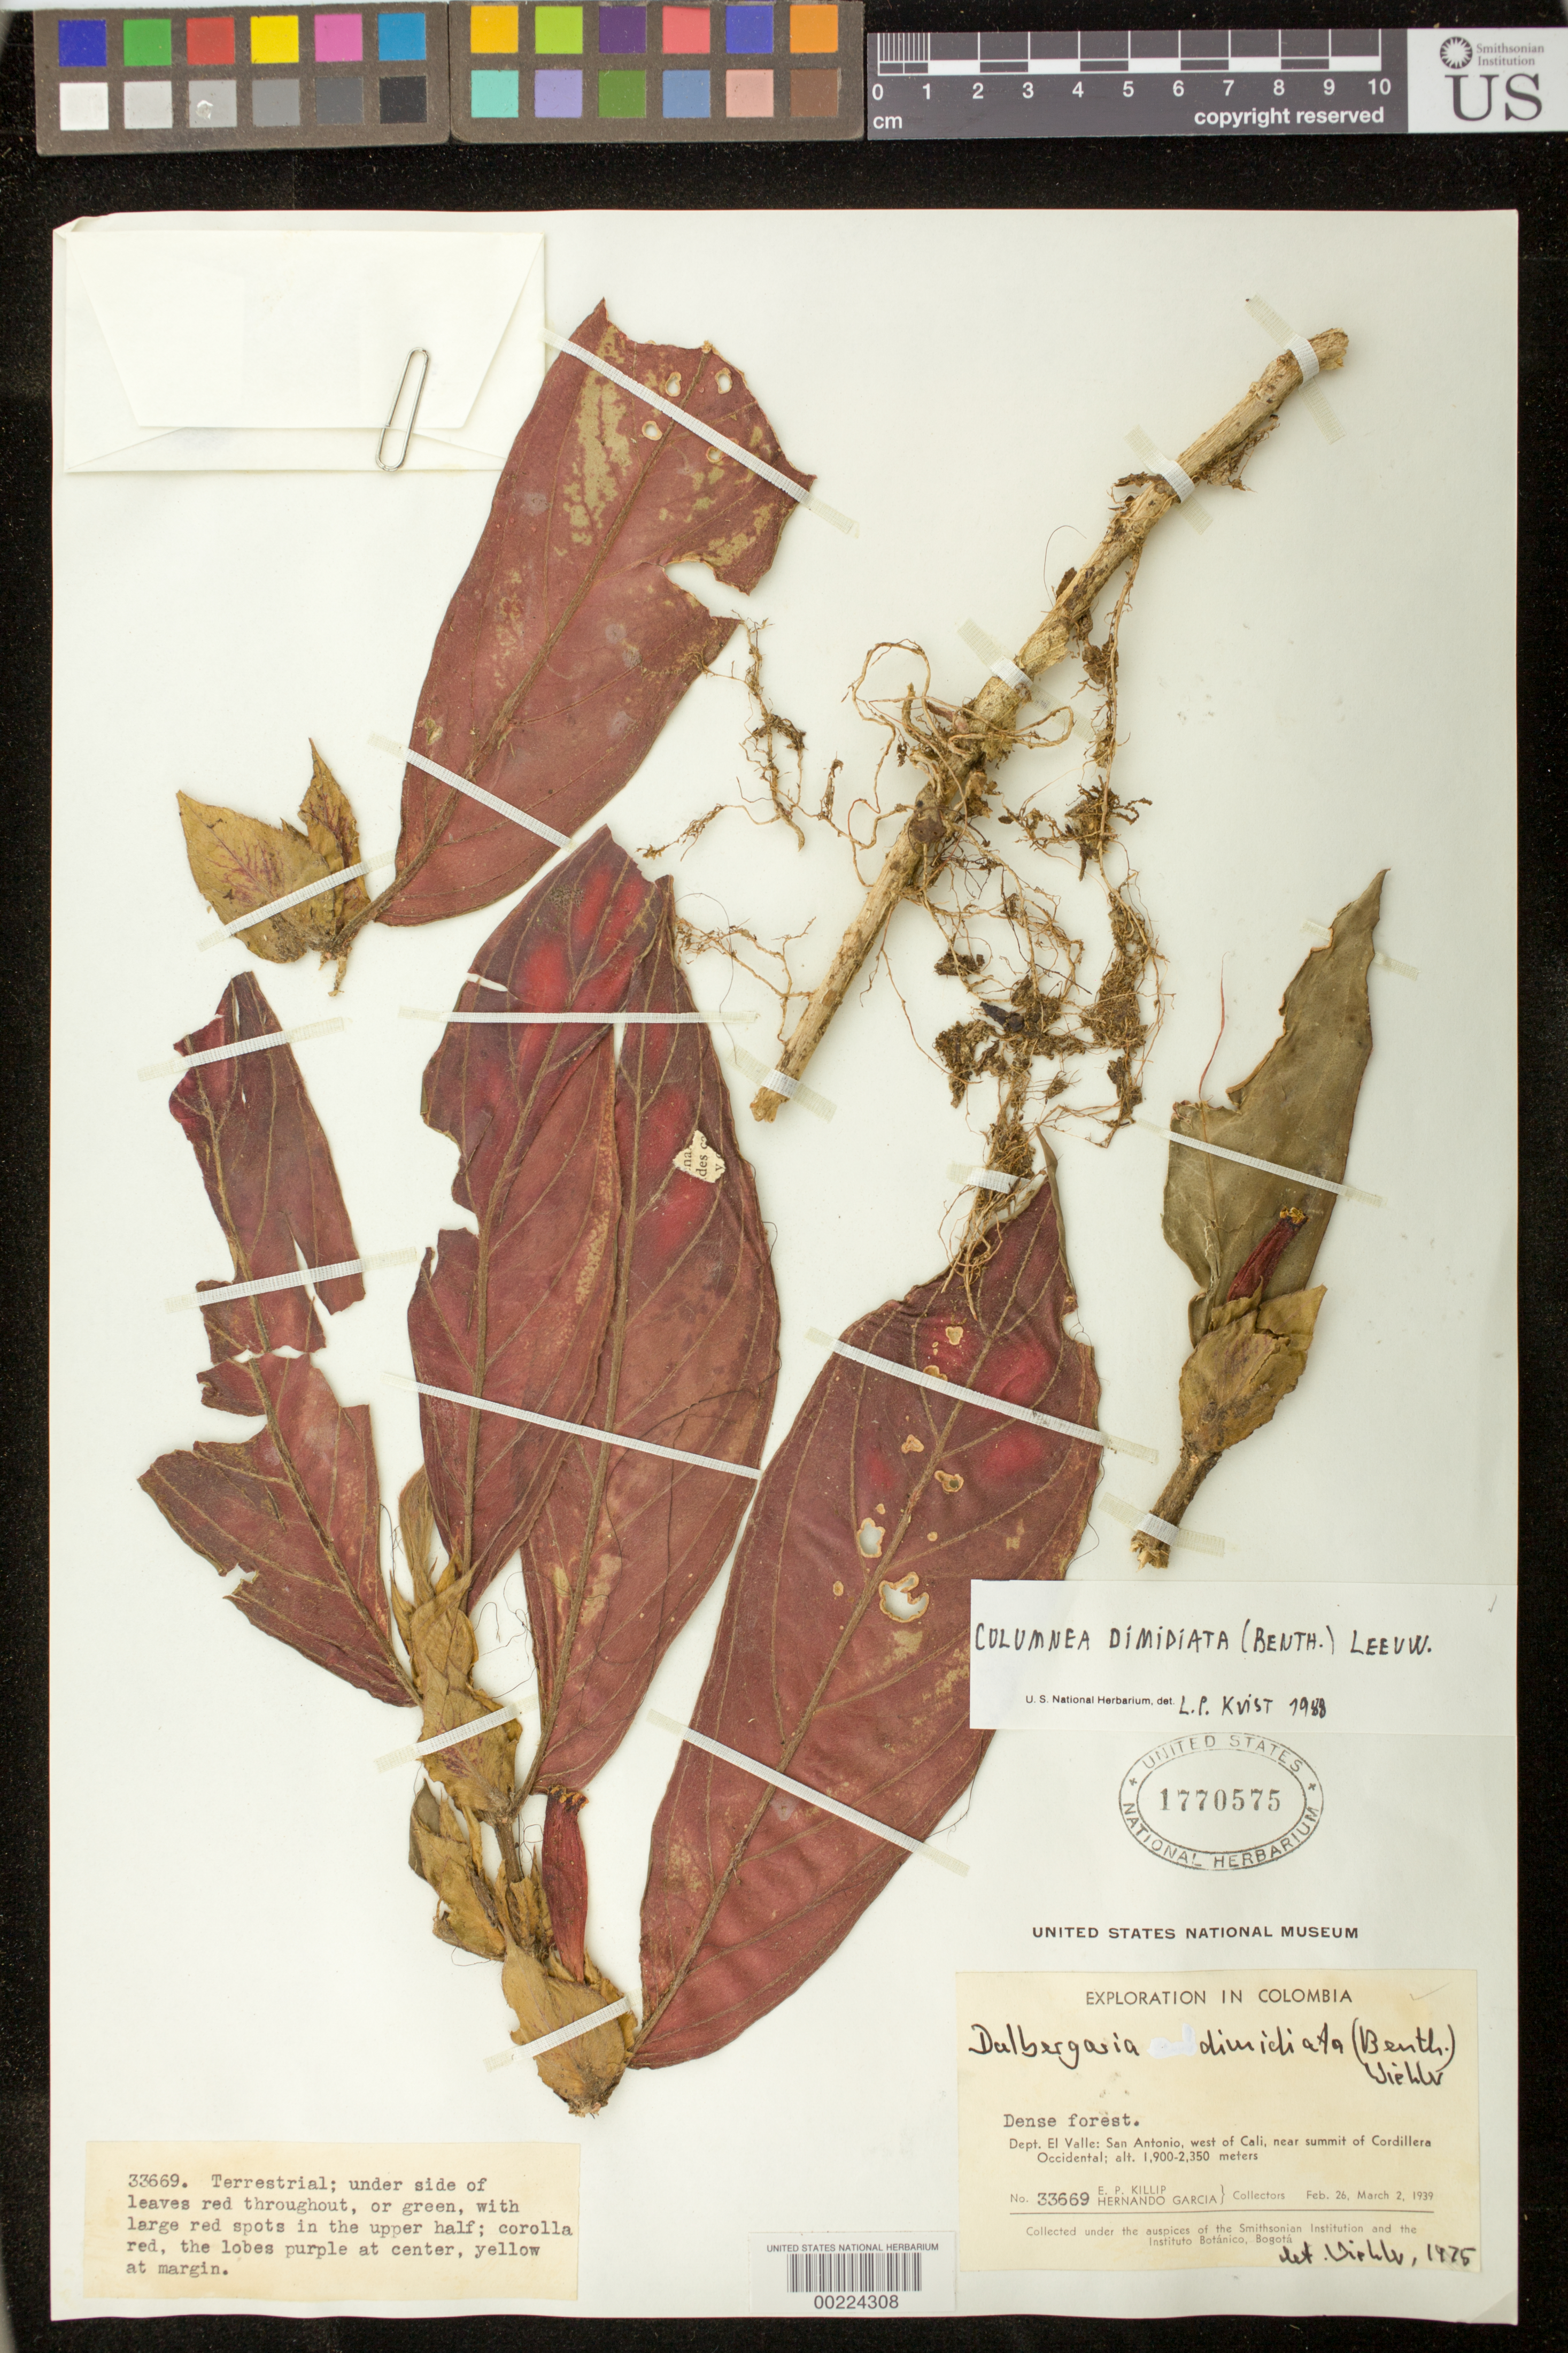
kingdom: Plantae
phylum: Tracheophyta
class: Magnoliopsida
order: Lamiales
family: Gesneriaceae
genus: Columnea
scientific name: Columnea dimidiata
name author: (Benth.) Kuntze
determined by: Kvist, L. P., (US), Smithsonian Institution - National Museum of Natural History (UNITED STATES)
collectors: E. P. Killip & H. Garcia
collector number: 33669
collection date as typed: Feb-Mar 1939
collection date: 1939-02/1939-03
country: Colombia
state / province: Valle del Cauca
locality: San Antonio, W of Cali, near summit of Cordillera Occidental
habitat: Dense forest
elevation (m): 1900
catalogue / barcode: US 1770575